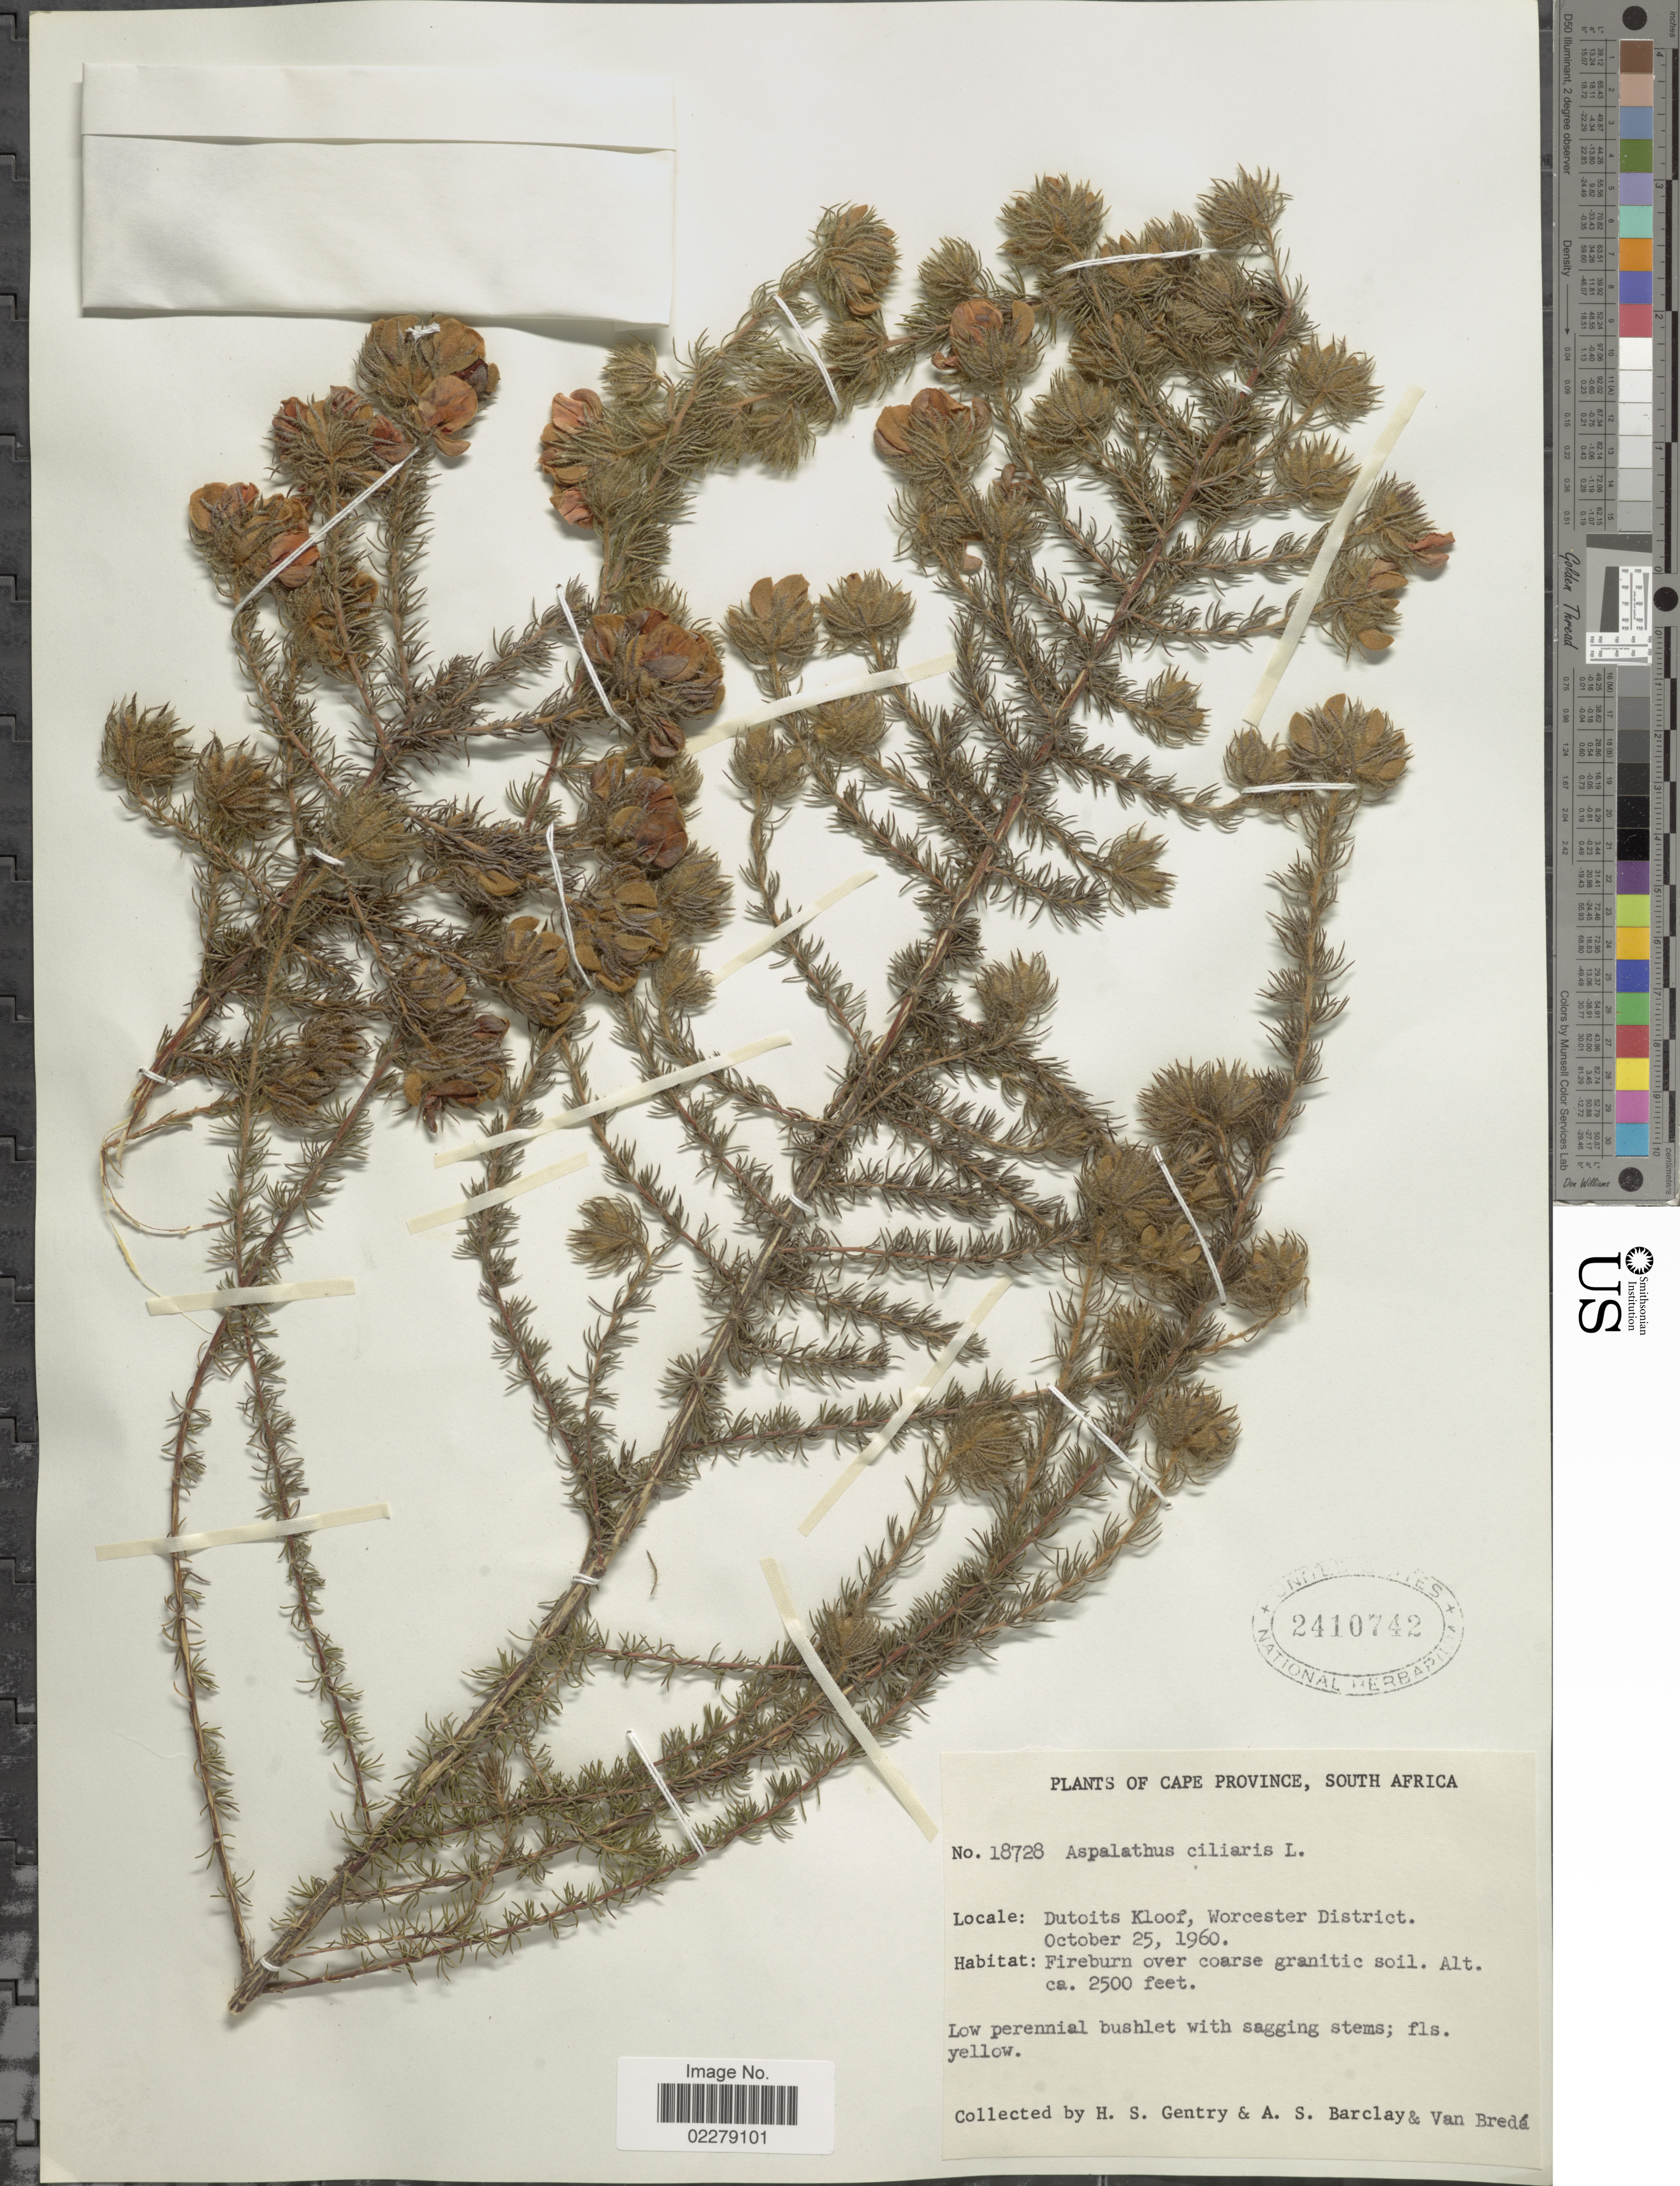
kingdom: Plantae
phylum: Tracheophyta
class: Magnoliopsida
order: Fabales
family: Fabaceae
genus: Aspalathus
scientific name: Aspalathus ciliaris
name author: L.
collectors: H. S. Gentry, A. S. Barclay & Van Bredá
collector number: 18728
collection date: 1960-10-25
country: South Africa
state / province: Western Cape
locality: Dutoits Kloof, Worcester District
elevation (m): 762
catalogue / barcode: US 2410742